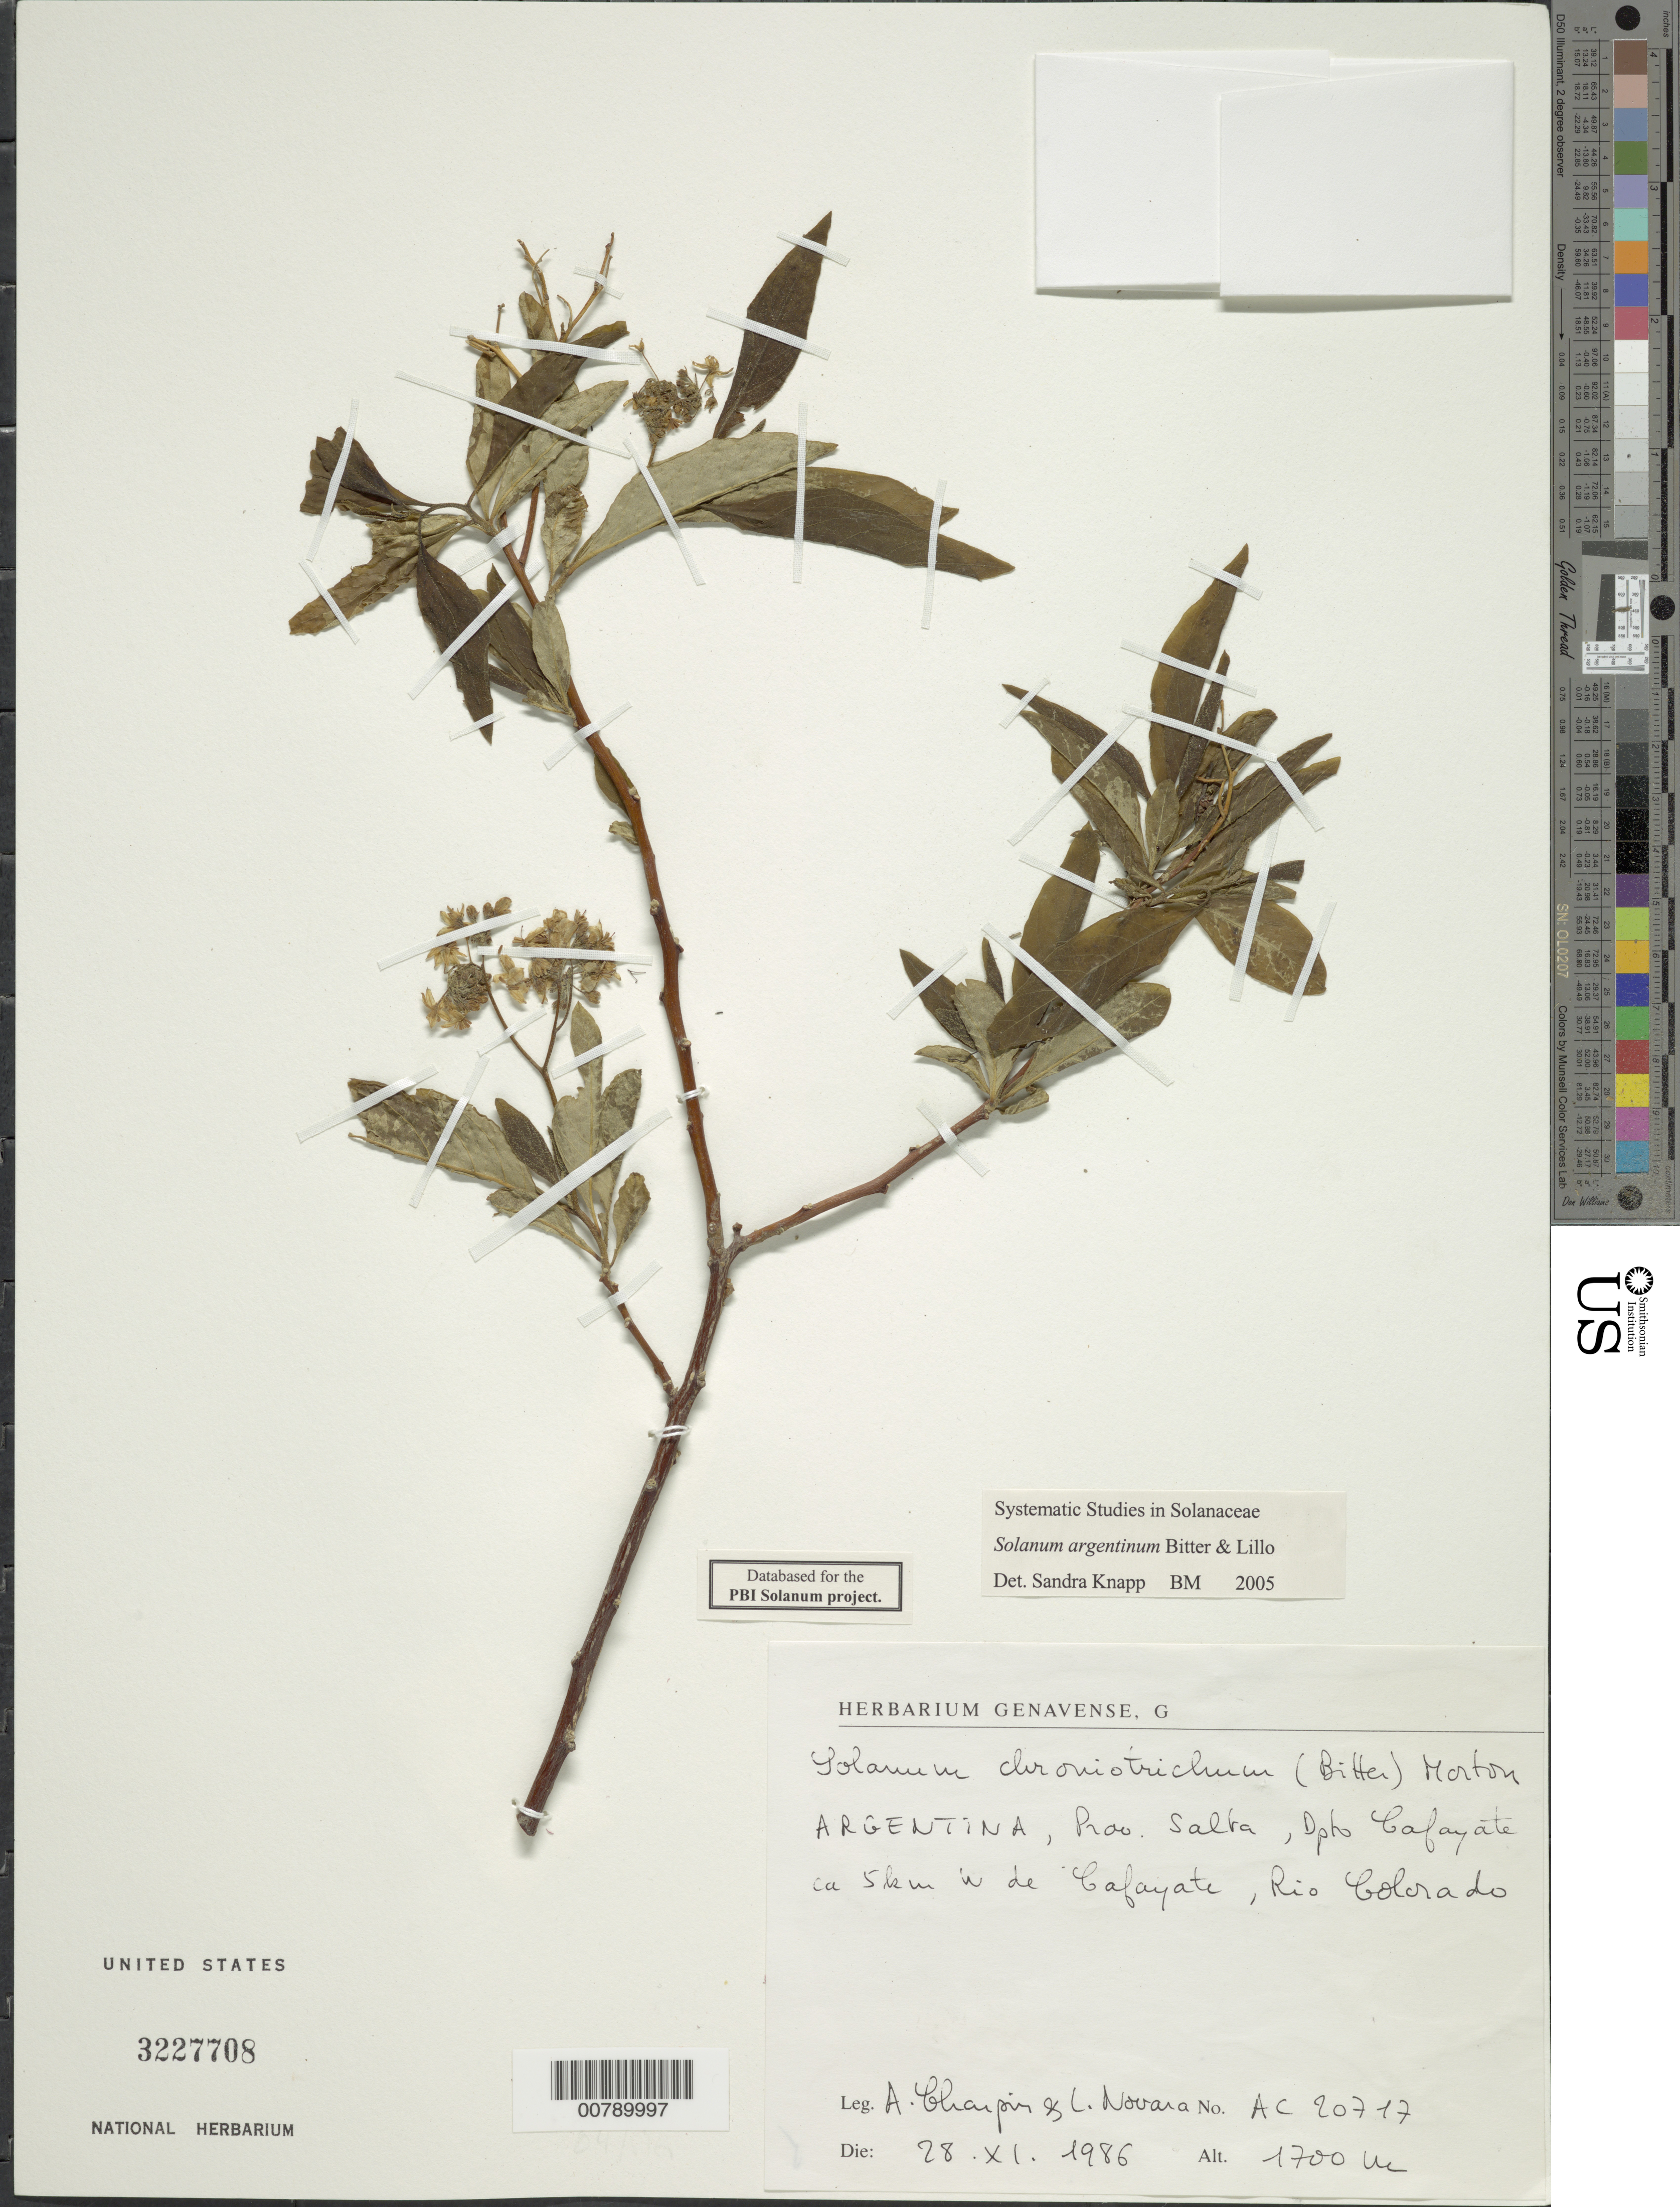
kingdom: Plantae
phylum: Tracheophyta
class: Magnoliopsida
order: Solanales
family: Solanaceae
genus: Solanum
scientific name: Solanum argentinum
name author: Bitter & Lillo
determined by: Knapp, S. D.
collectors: A. Charpin & L. Novara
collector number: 20717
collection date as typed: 28 Nov 1986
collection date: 1986-11-28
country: Argentina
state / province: Salta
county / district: Cafayate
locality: ca. 5 km W de Cafayate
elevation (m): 1700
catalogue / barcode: US 3227708